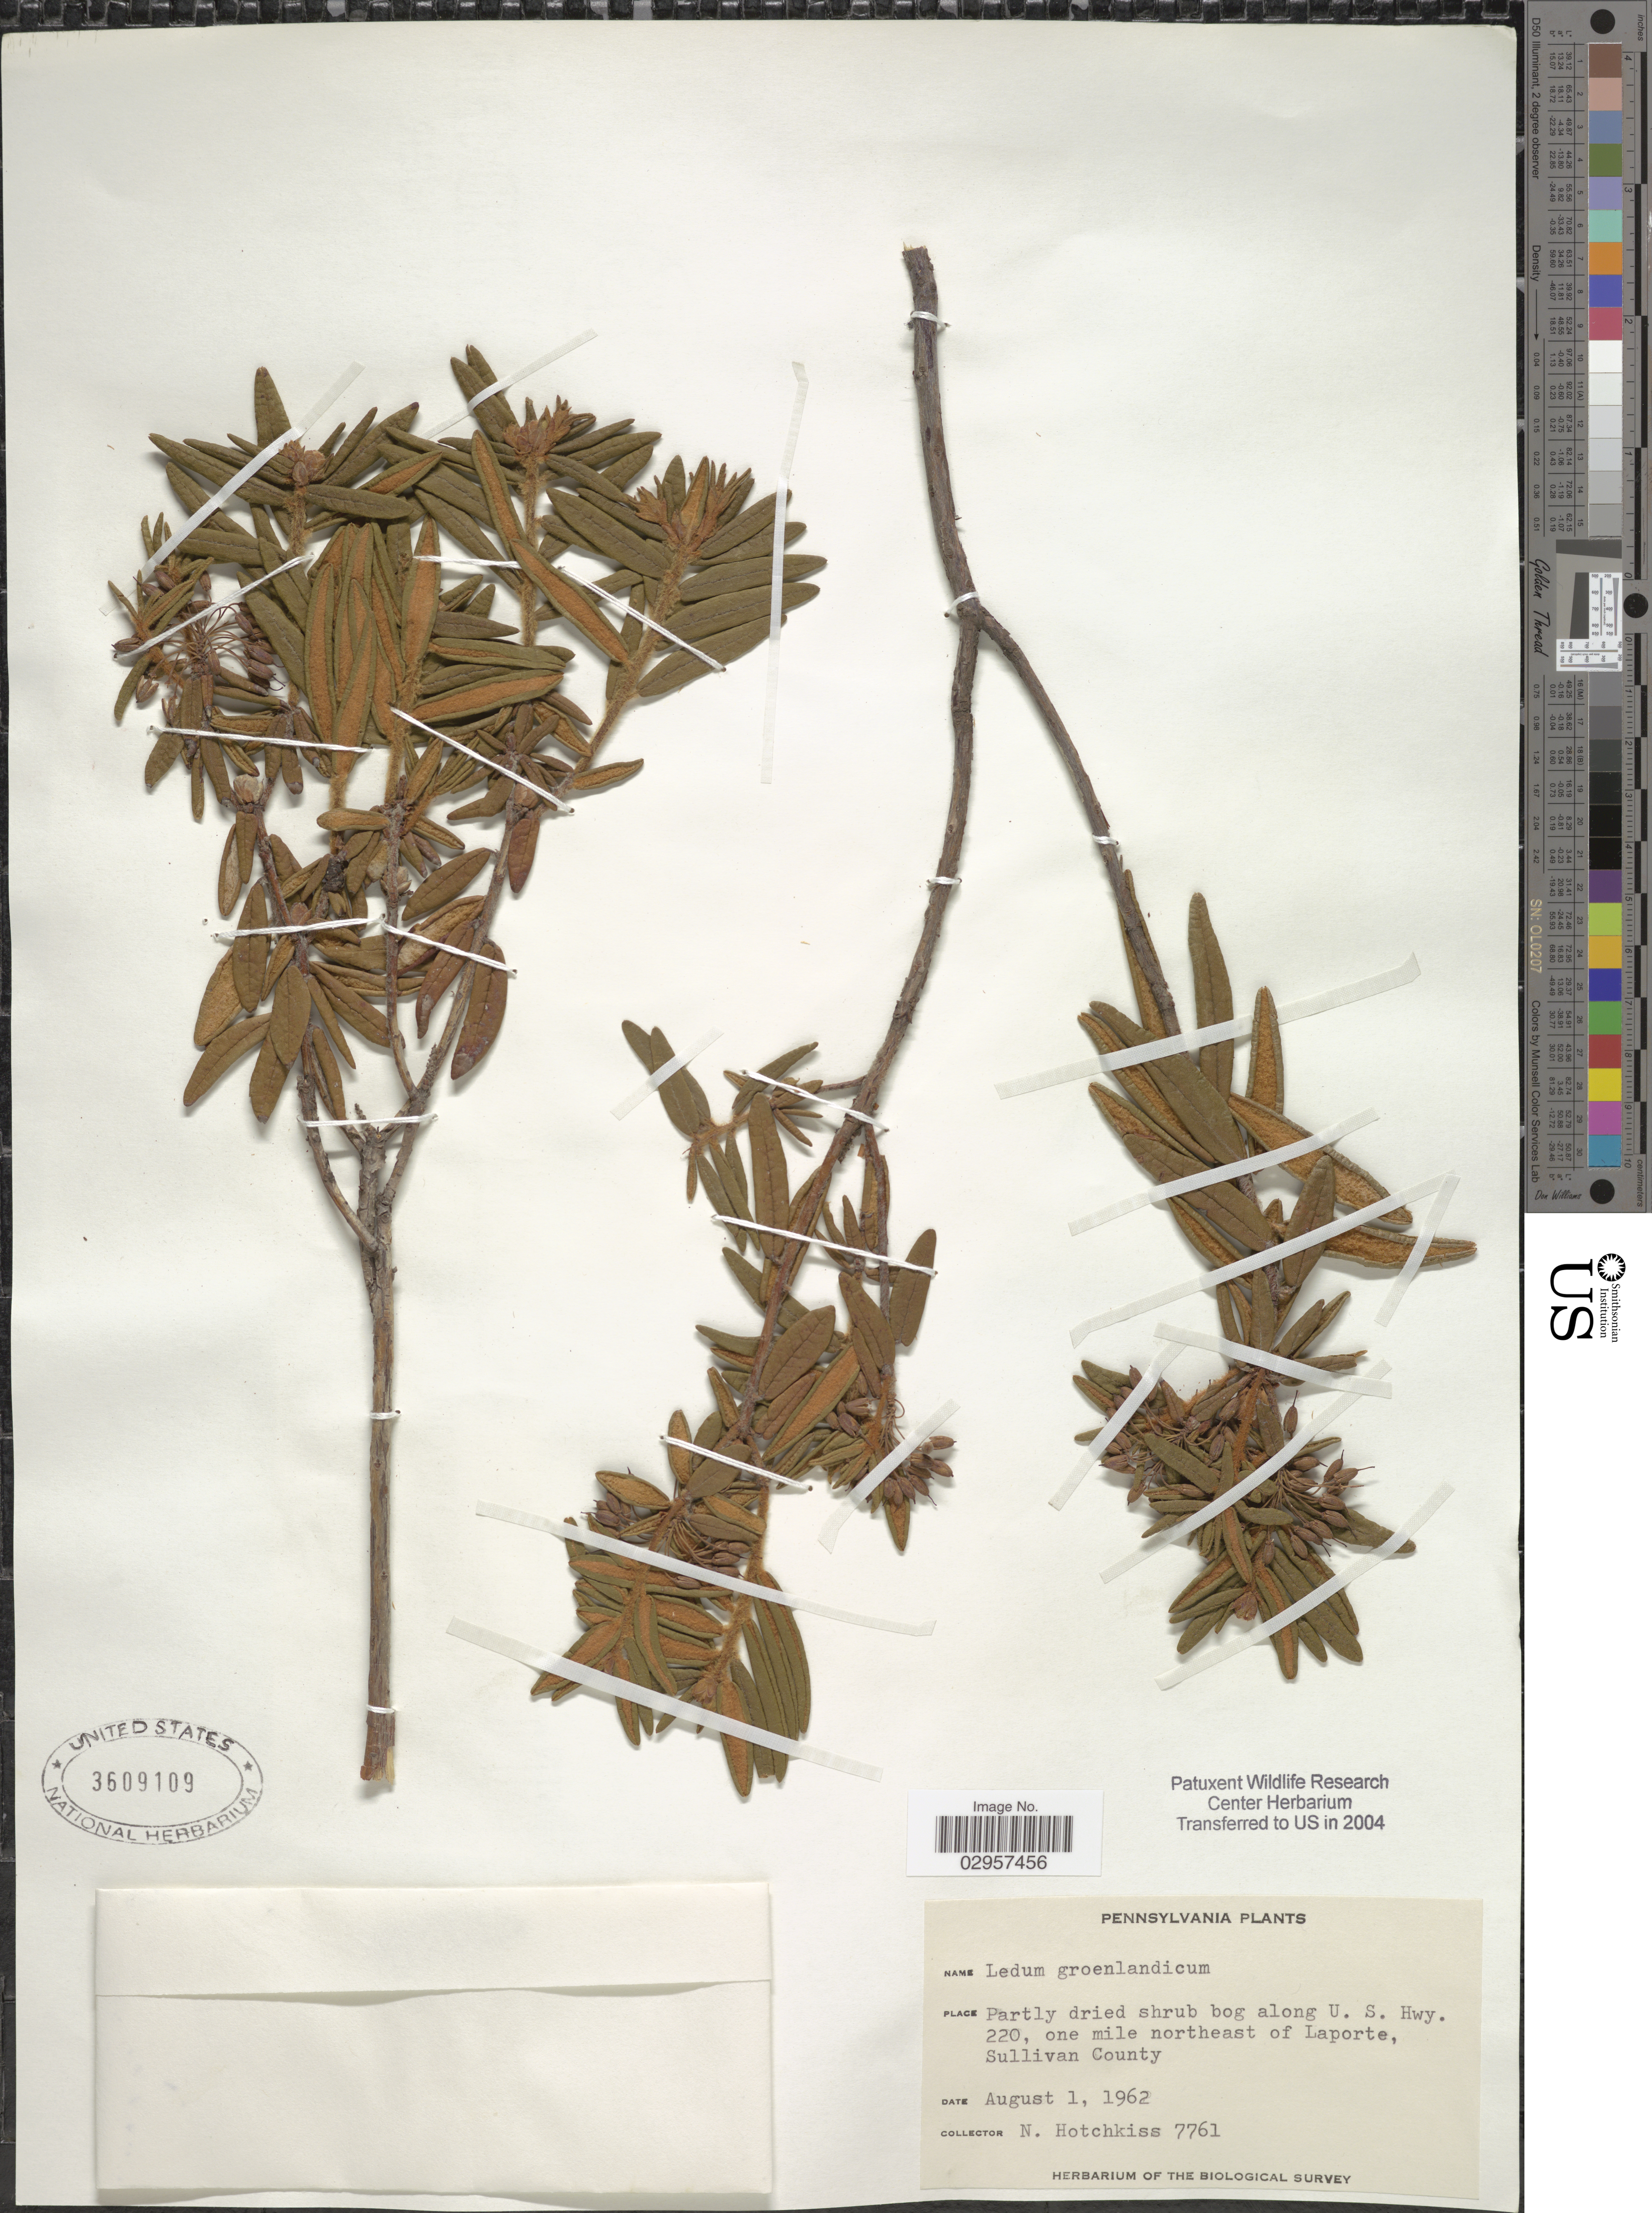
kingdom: Plantae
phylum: Tracheophyta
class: Magnoliopsida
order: Ericales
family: Ericaceae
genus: Ledum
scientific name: Ledum groenlandicum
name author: Oeder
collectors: N. Hotchkiss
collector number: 7761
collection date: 1962-08-01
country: United States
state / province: Pennsylvania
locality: Partly dried shrub bog along U.S. Hwy. 220, one mile northeast of Laporte, Sullivan County.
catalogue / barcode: US 3609109